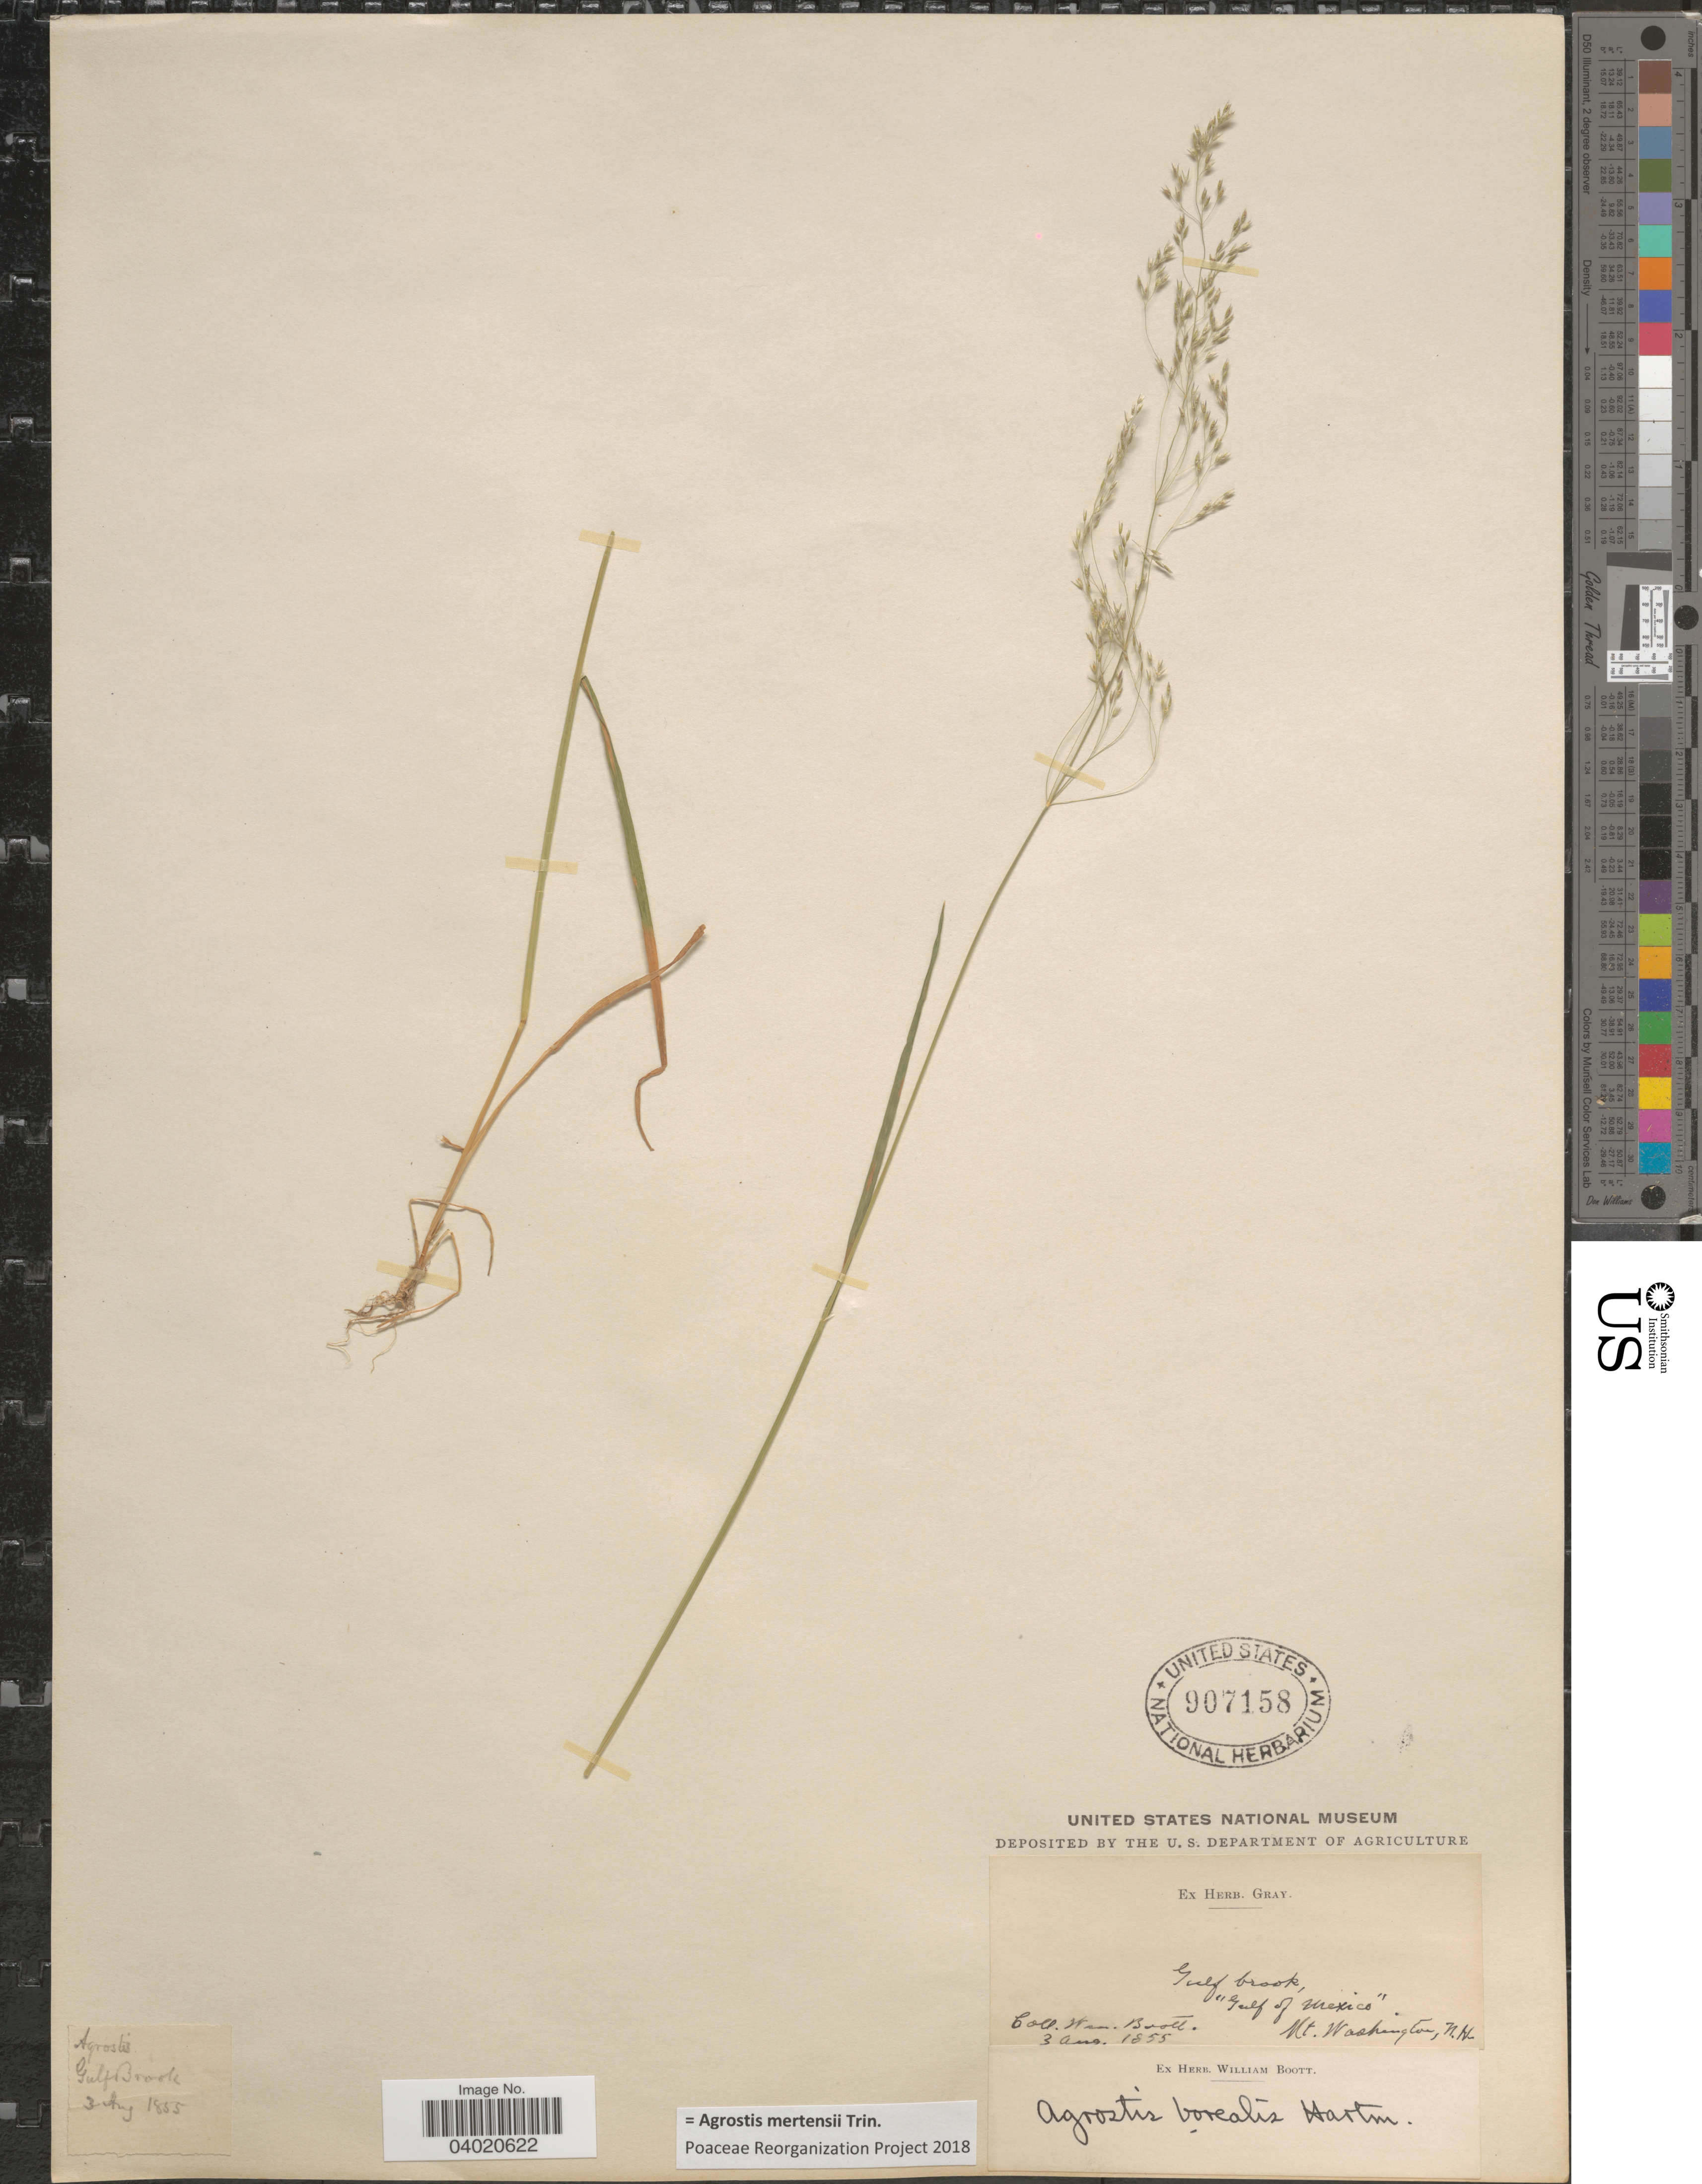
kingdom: Plantae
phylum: Tracheophyta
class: Liliopsida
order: Poales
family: Poaceae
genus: Agrostis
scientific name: Agrostis mertensii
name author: Trin.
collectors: W. Boott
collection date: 1855-08-03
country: United States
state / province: New Hampshire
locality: Gulf Brook, "Gulf of Mexico". Mt. Washington.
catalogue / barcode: US 907158